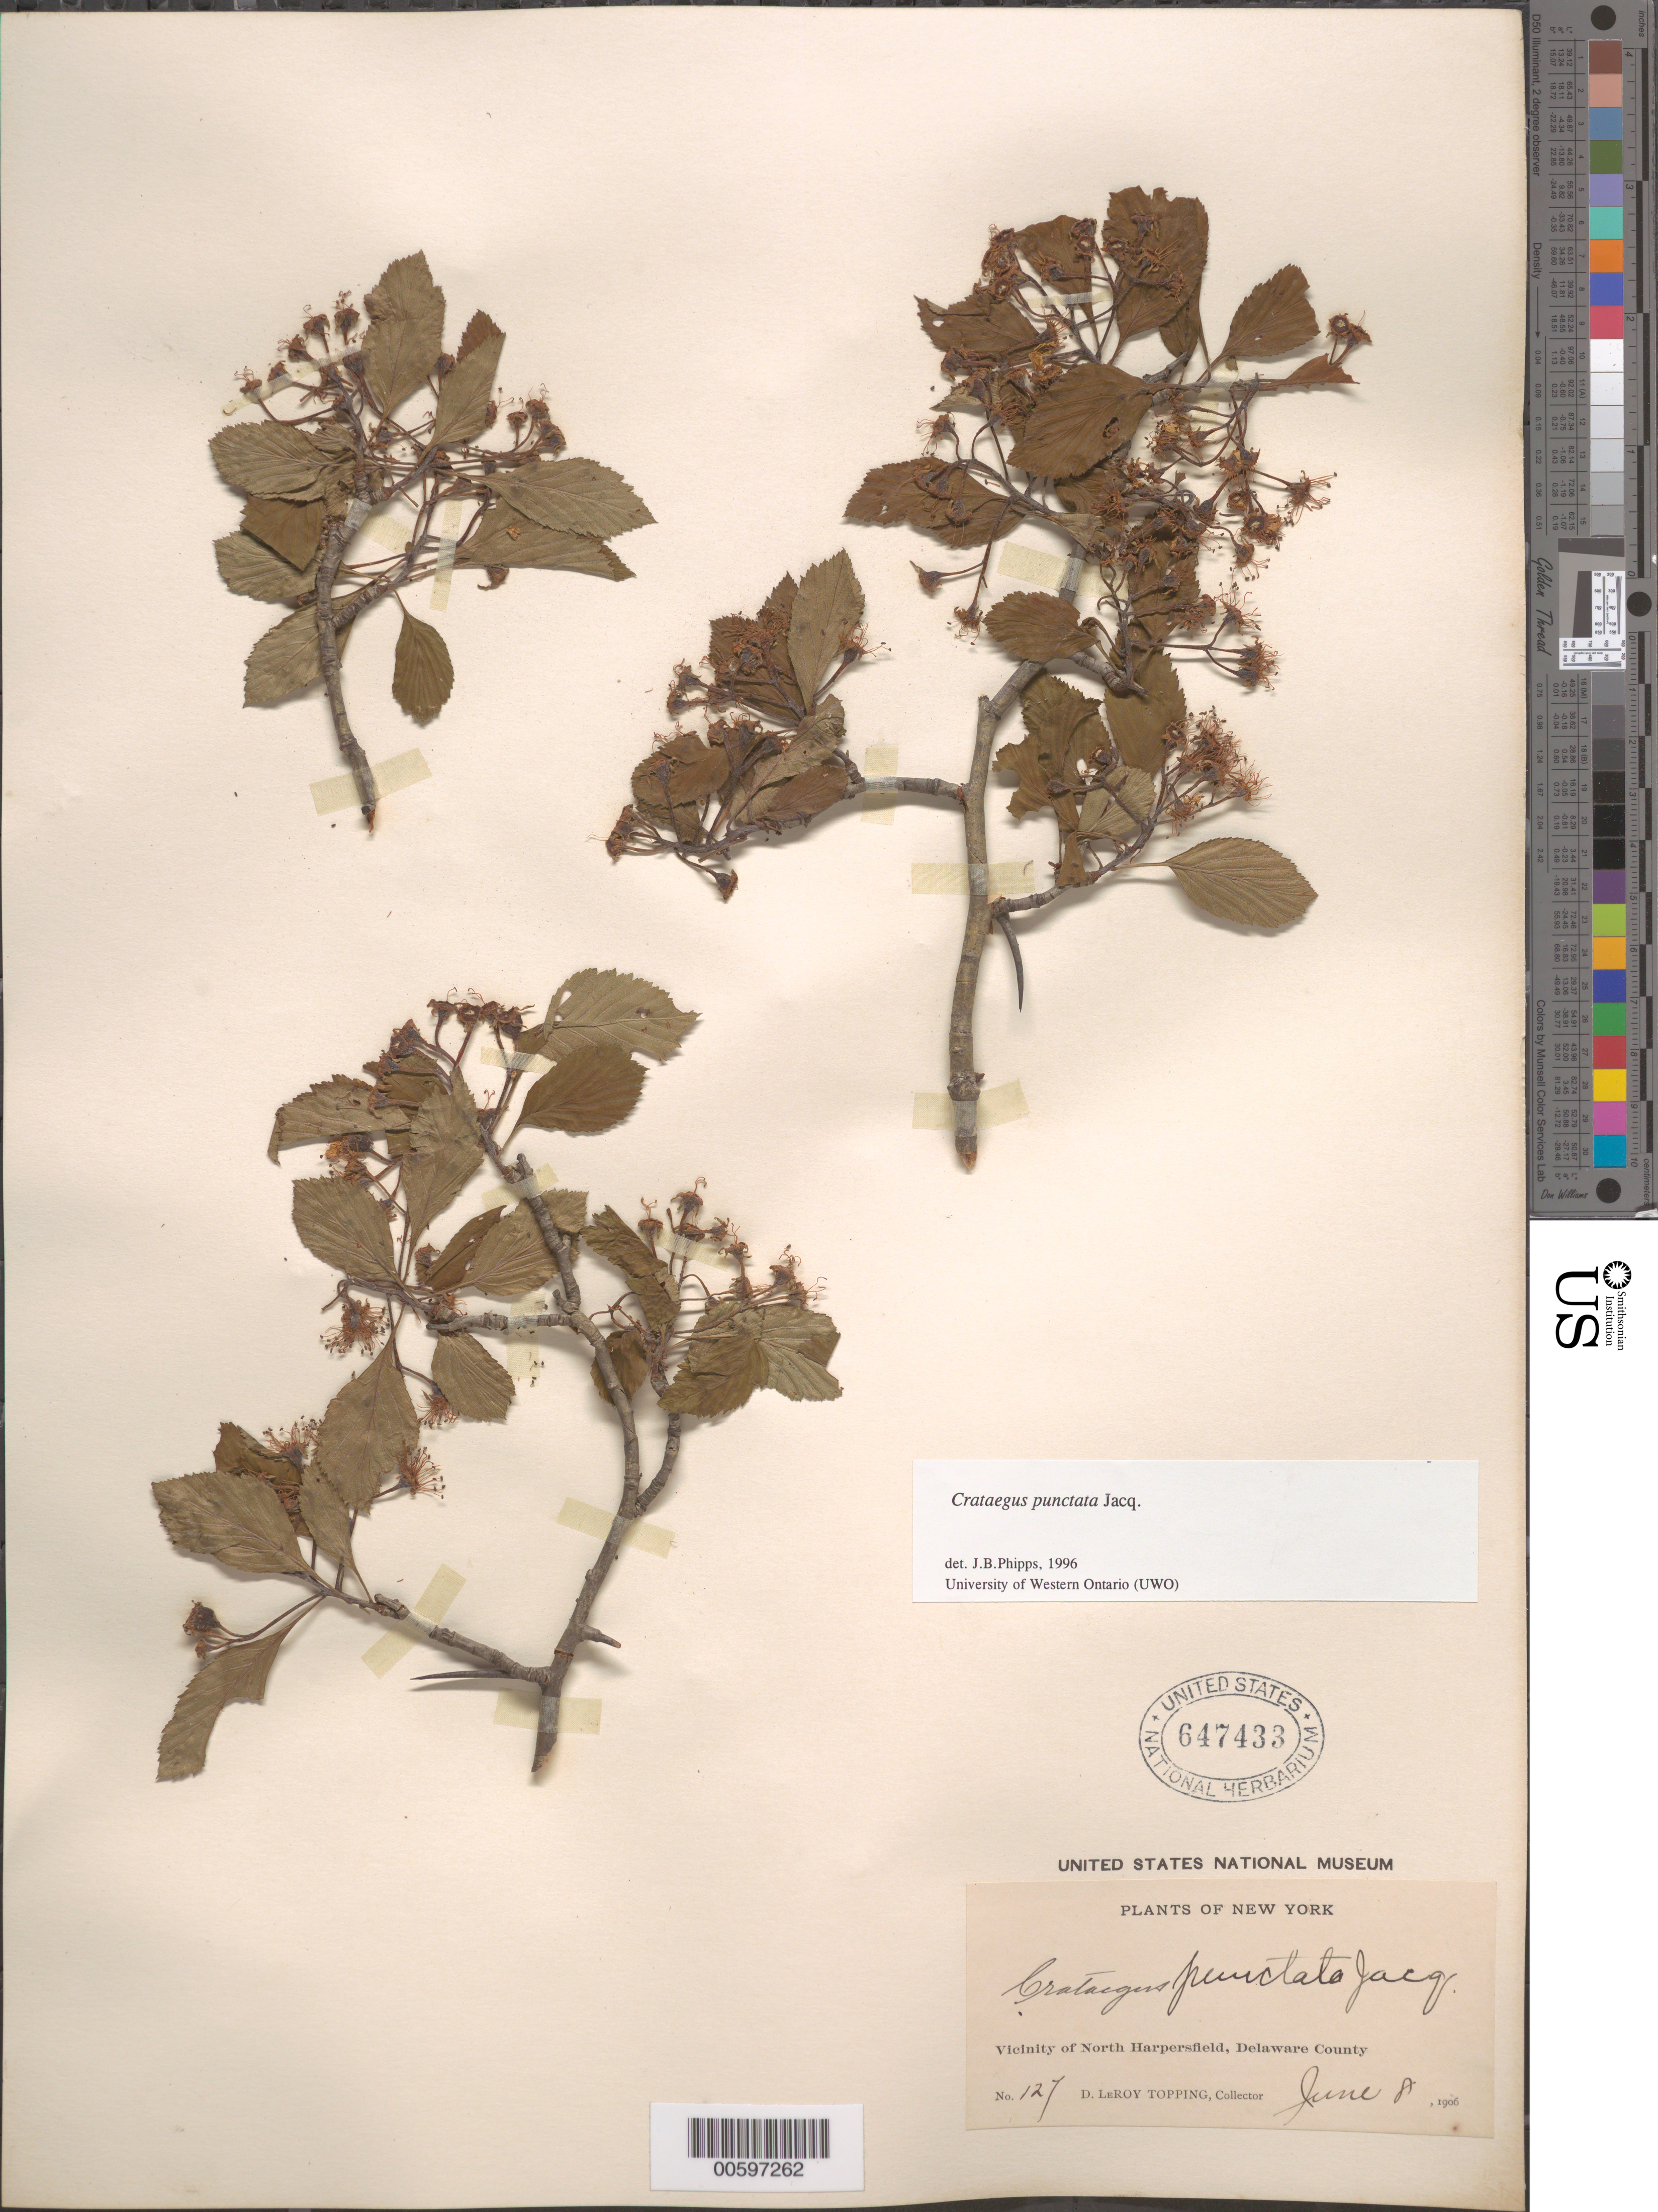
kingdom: Plantae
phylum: Tracheophyta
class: Magnoliopsida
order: Rosales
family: Rosaceae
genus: Crataegus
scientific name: Crataegus punctata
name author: Jacq.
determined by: Phipps, James B., (UWO), University of Western Ontario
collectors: D. L. Topping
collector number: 127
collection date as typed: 08 Jun 1906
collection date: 1906-06-08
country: United States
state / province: New York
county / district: Delaware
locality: Vicinity of North Harpersfield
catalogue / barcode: US 647433